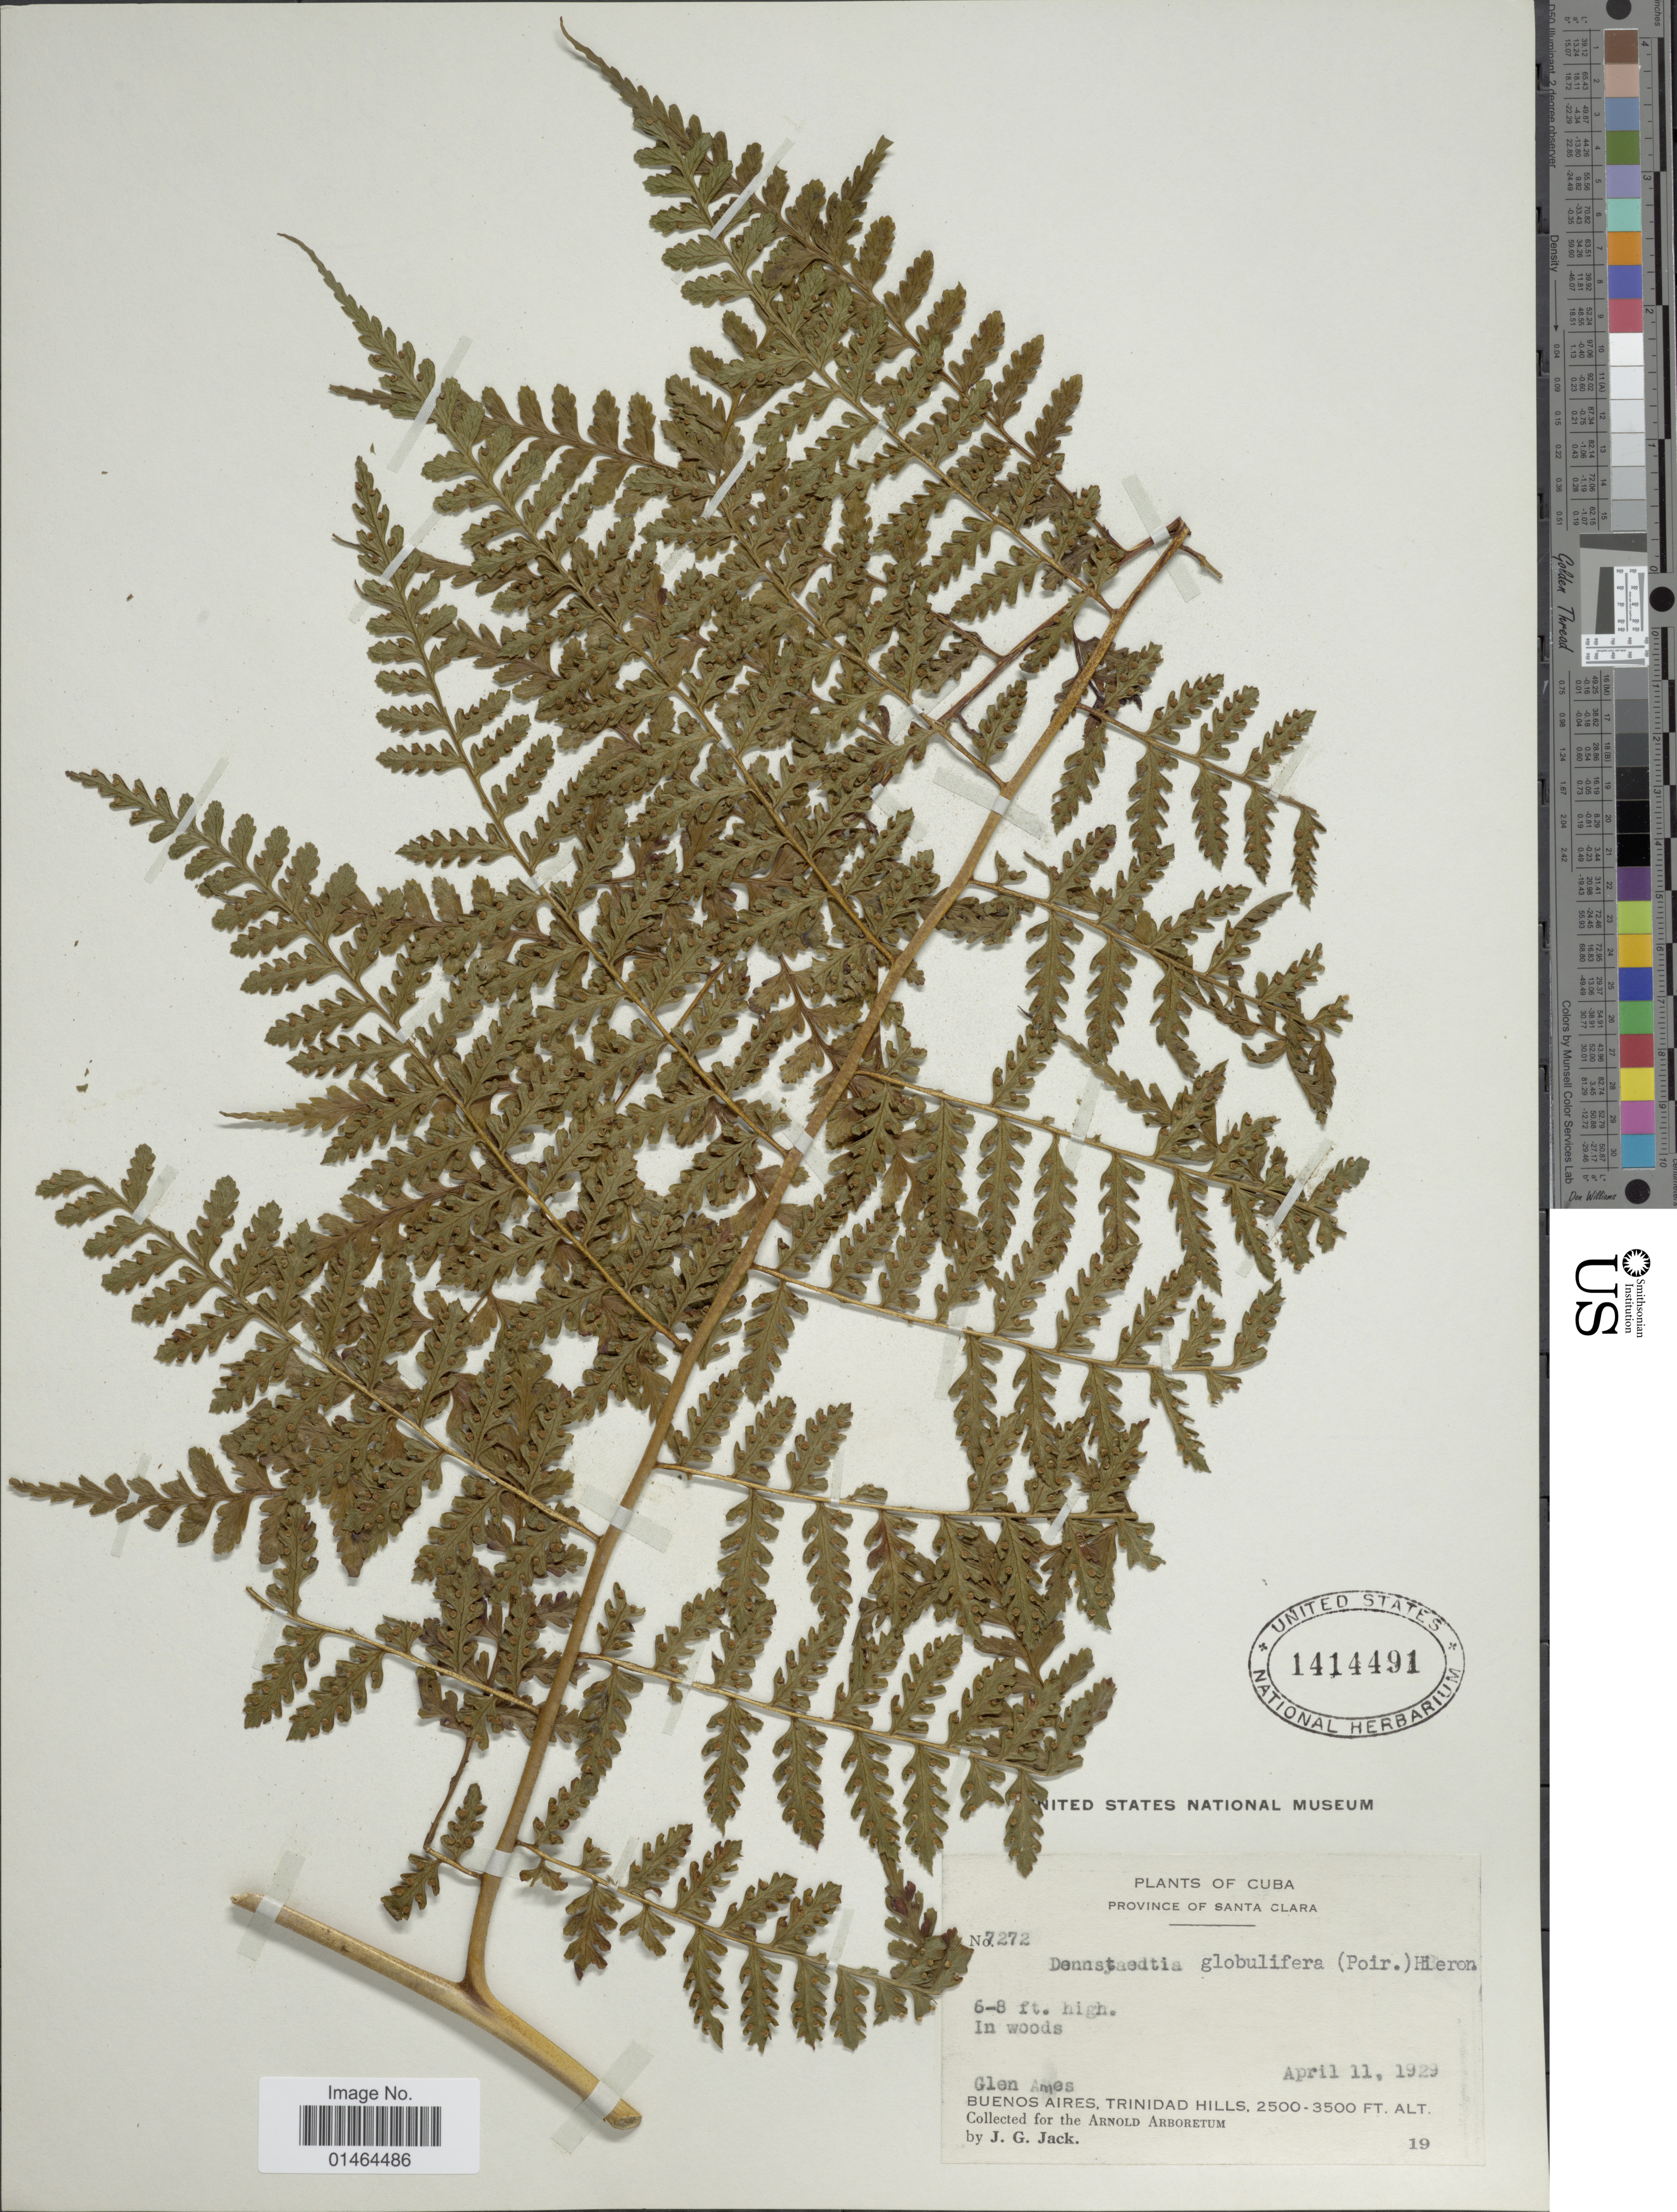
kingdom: Plantae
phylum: Tracheophyta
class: Polypodiopsida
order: Polypodiales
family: Dennstaedtiaceae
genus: Dennstaedtia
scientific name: Dennstaedtia globulifera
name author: (Poir.) Hieron.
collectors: J. G. Jack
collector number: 7272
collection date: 1929-04-11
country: Cuba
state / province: Las Villas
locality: Province of Santa Clara. Glen Ames. Buenos Aires, Trinidad Hills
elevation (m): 762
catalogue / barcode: US 1414491